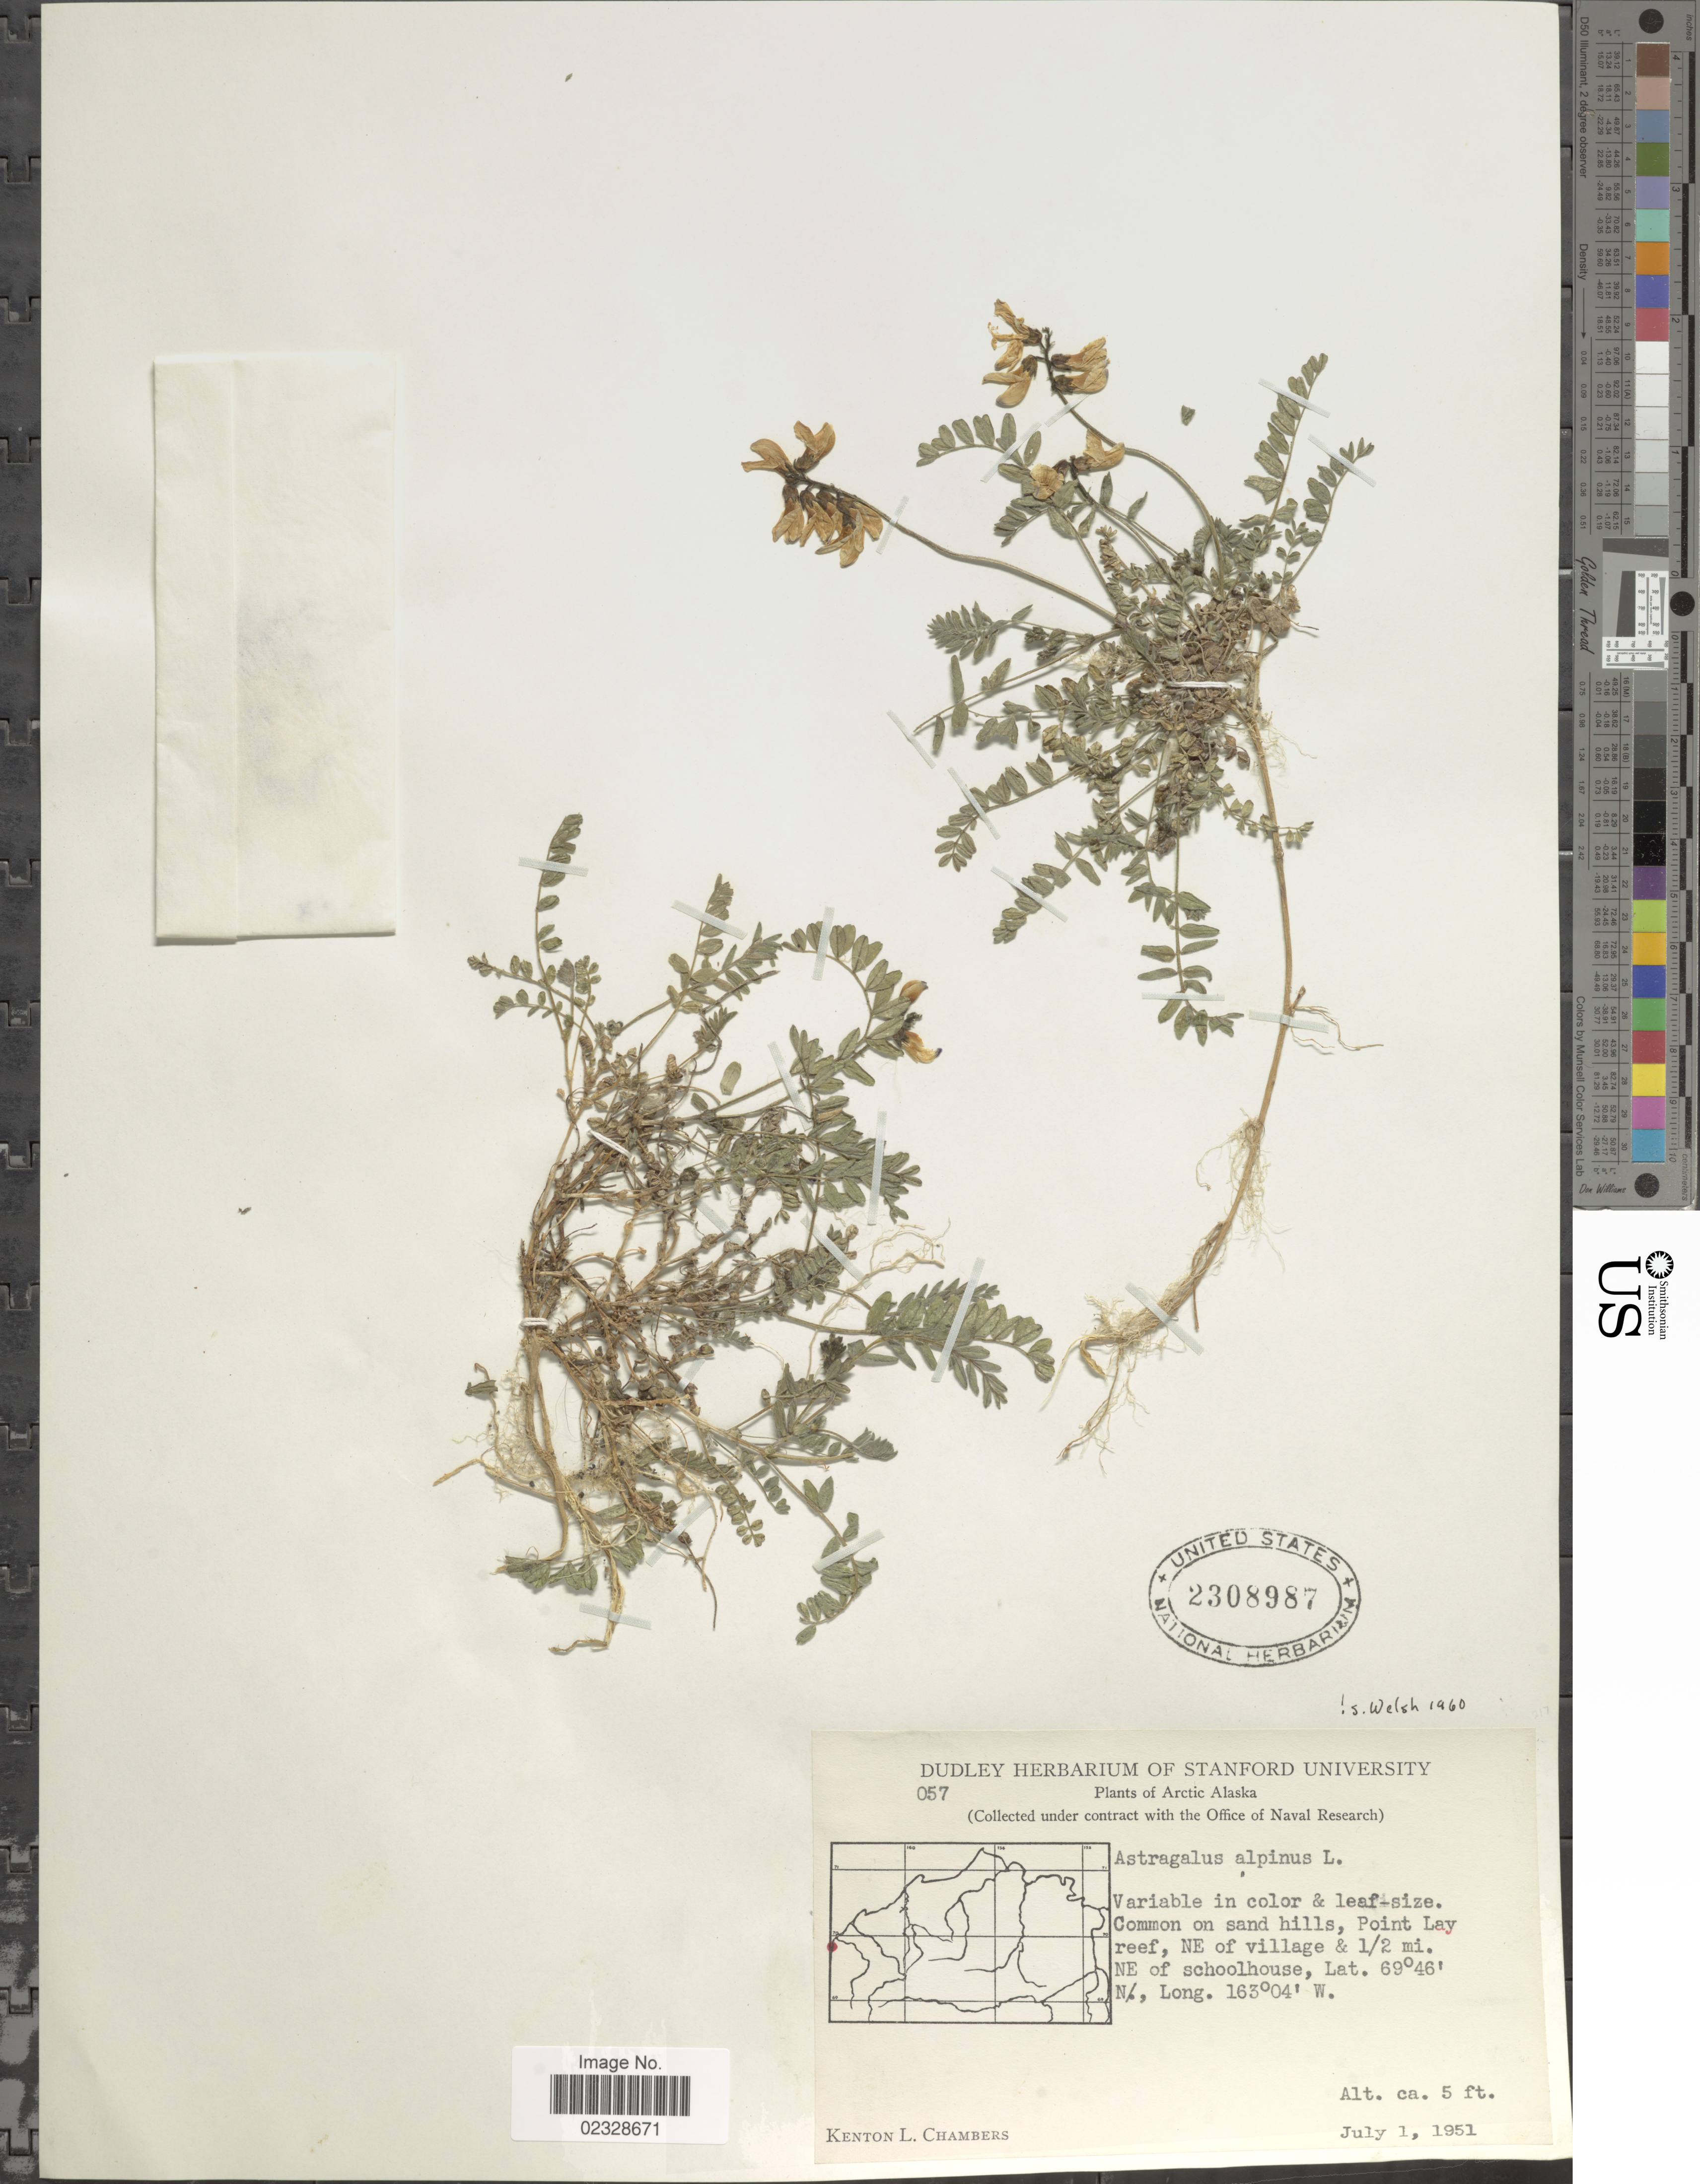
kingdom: Plantae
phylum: Tracheophyta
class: Magnoliopsida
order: Fabales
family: Fabaceae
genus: Astragalus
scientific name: Astragalus alpinus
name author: L.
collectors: K. L. Chambers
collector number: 057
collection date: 1951-07-01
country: United States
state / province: Alaska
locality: Arctic Alaska, Point Lay reef, NE of village & ½ mi NE of schoolhouse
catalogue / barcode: US 2308987